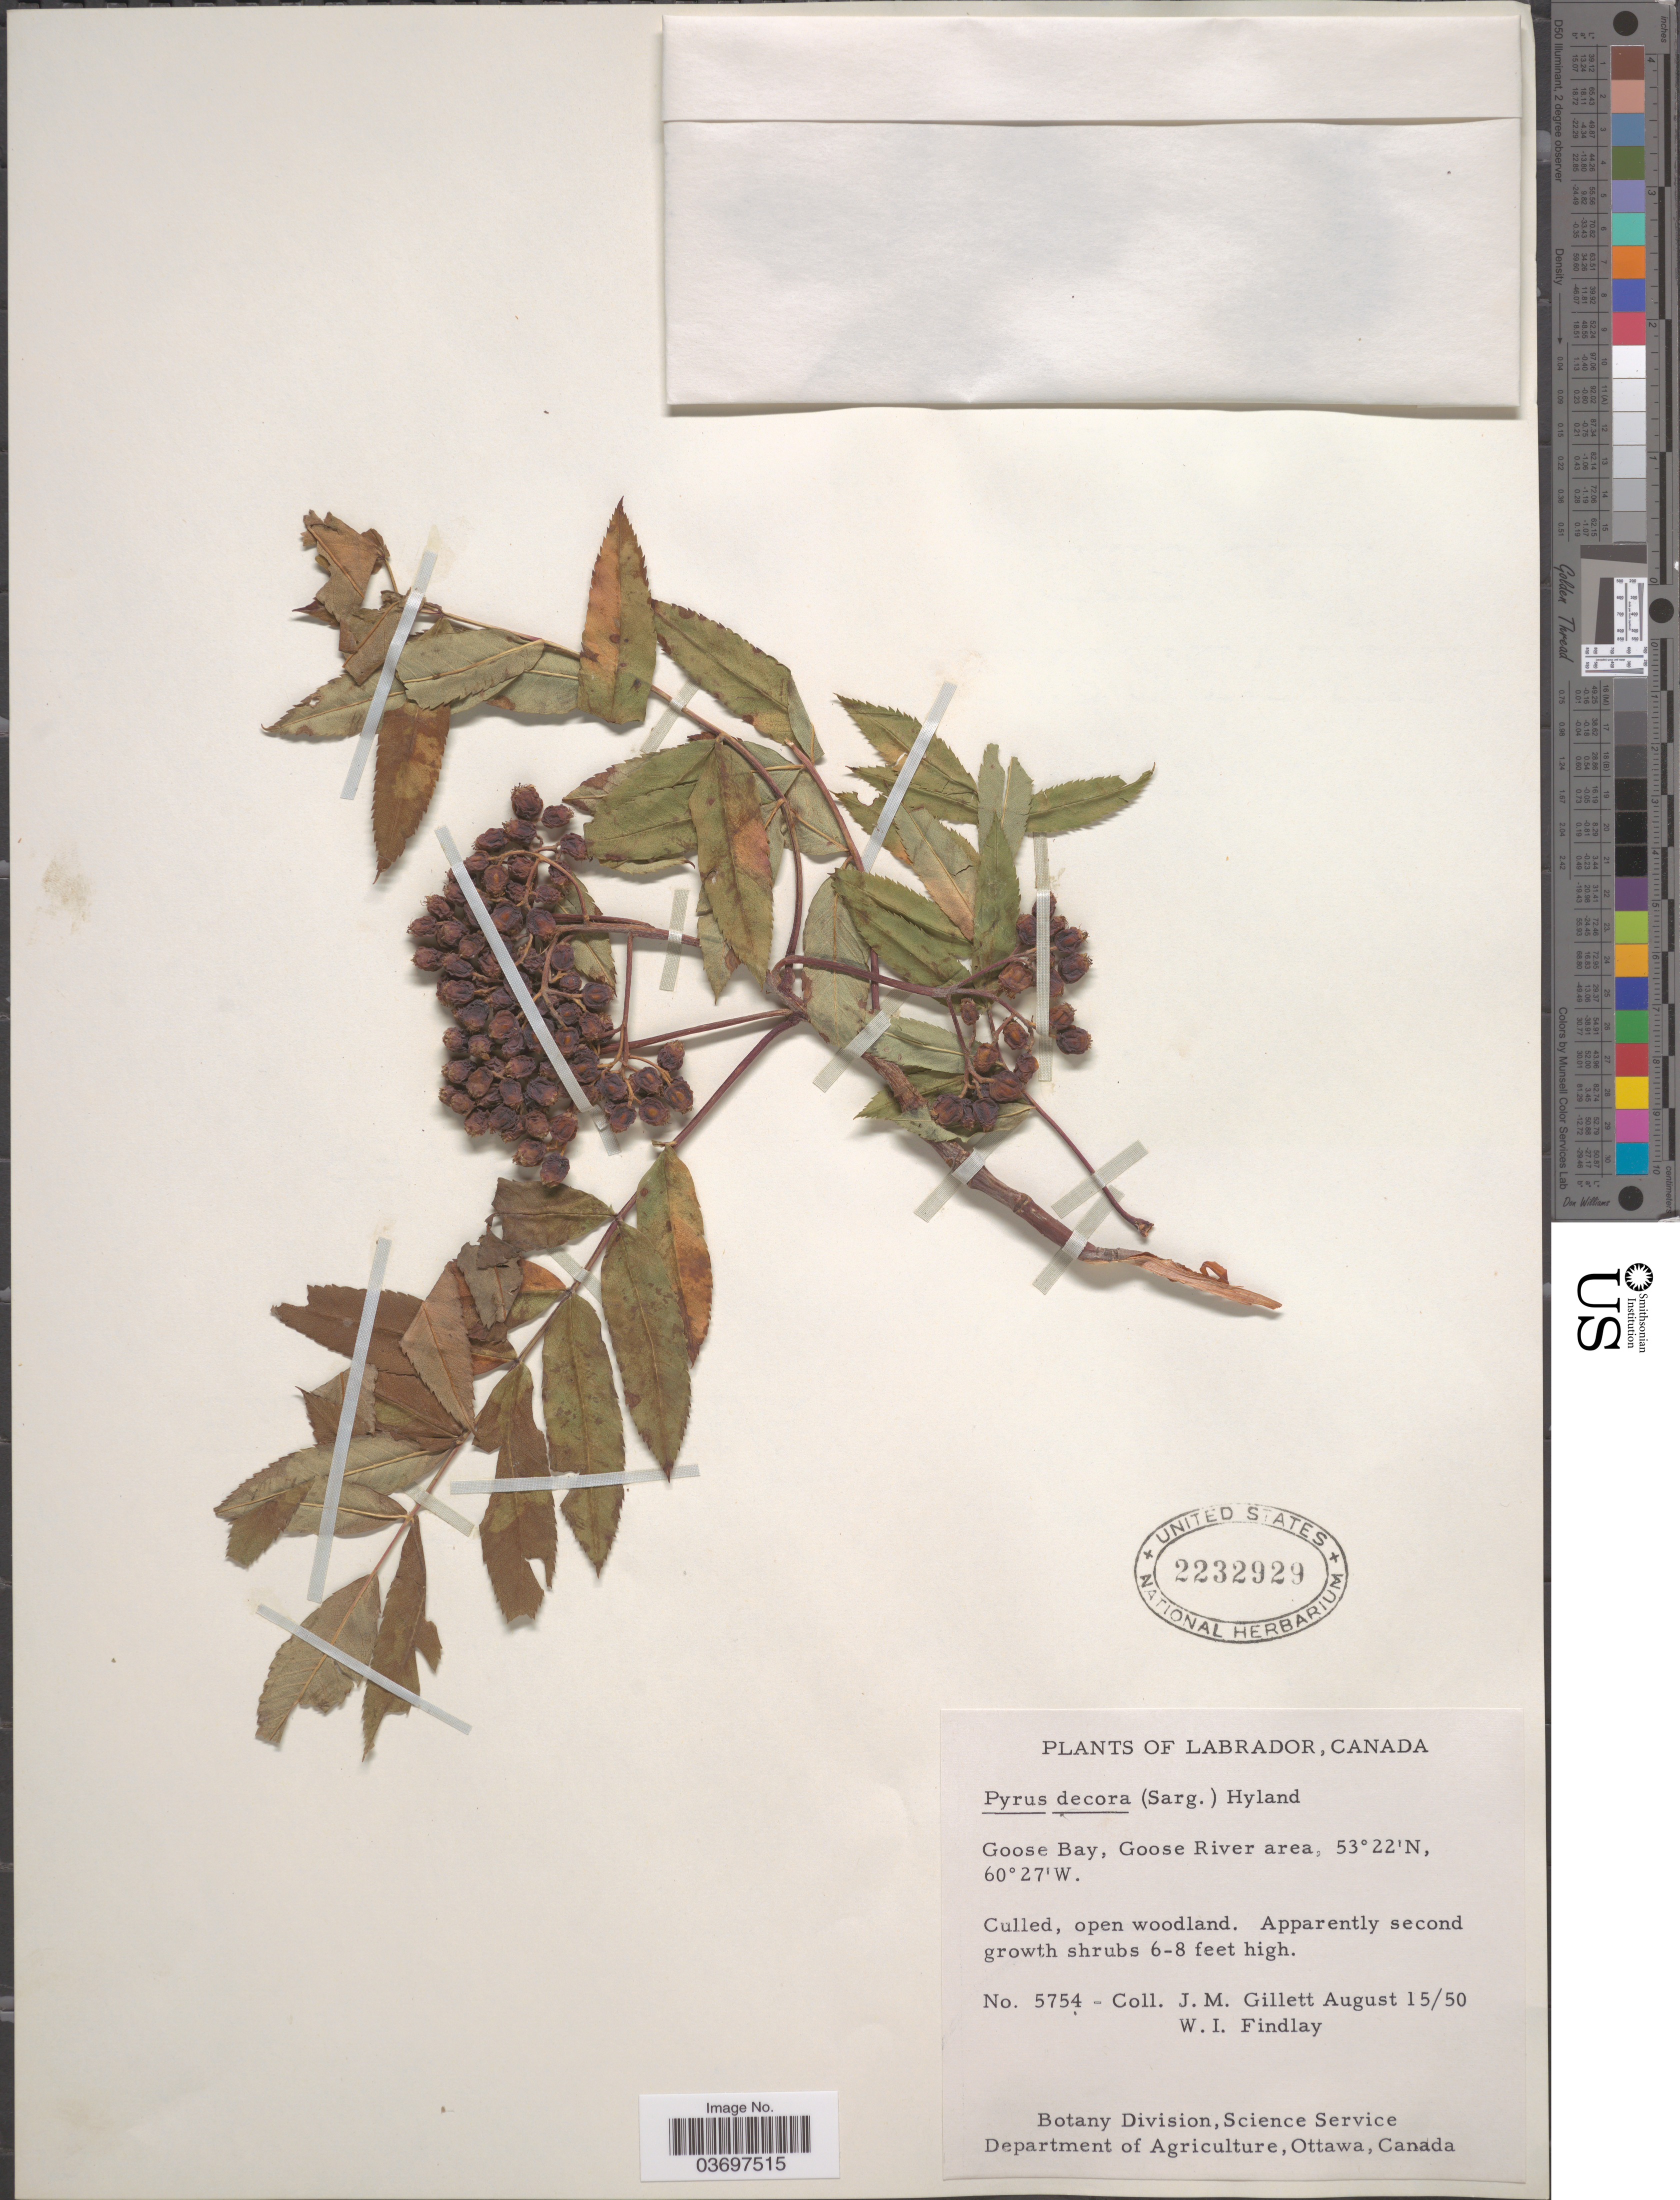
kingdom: Plantae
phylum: Tracheophyta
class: Magnoliopsida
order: Rosales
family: Rosaceae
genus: Sorbus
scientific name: Sorbus decora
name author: (Sarg.) C.K. Schneid.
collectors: J. M. Gillett & W. Findlay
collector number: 5754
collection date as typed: Transcribed d/m/y: 15/8/50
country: Canada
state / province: Newfoundland and Labrador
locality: Labrador. Goose Bay, Goose River area.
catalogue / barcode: US 2232929